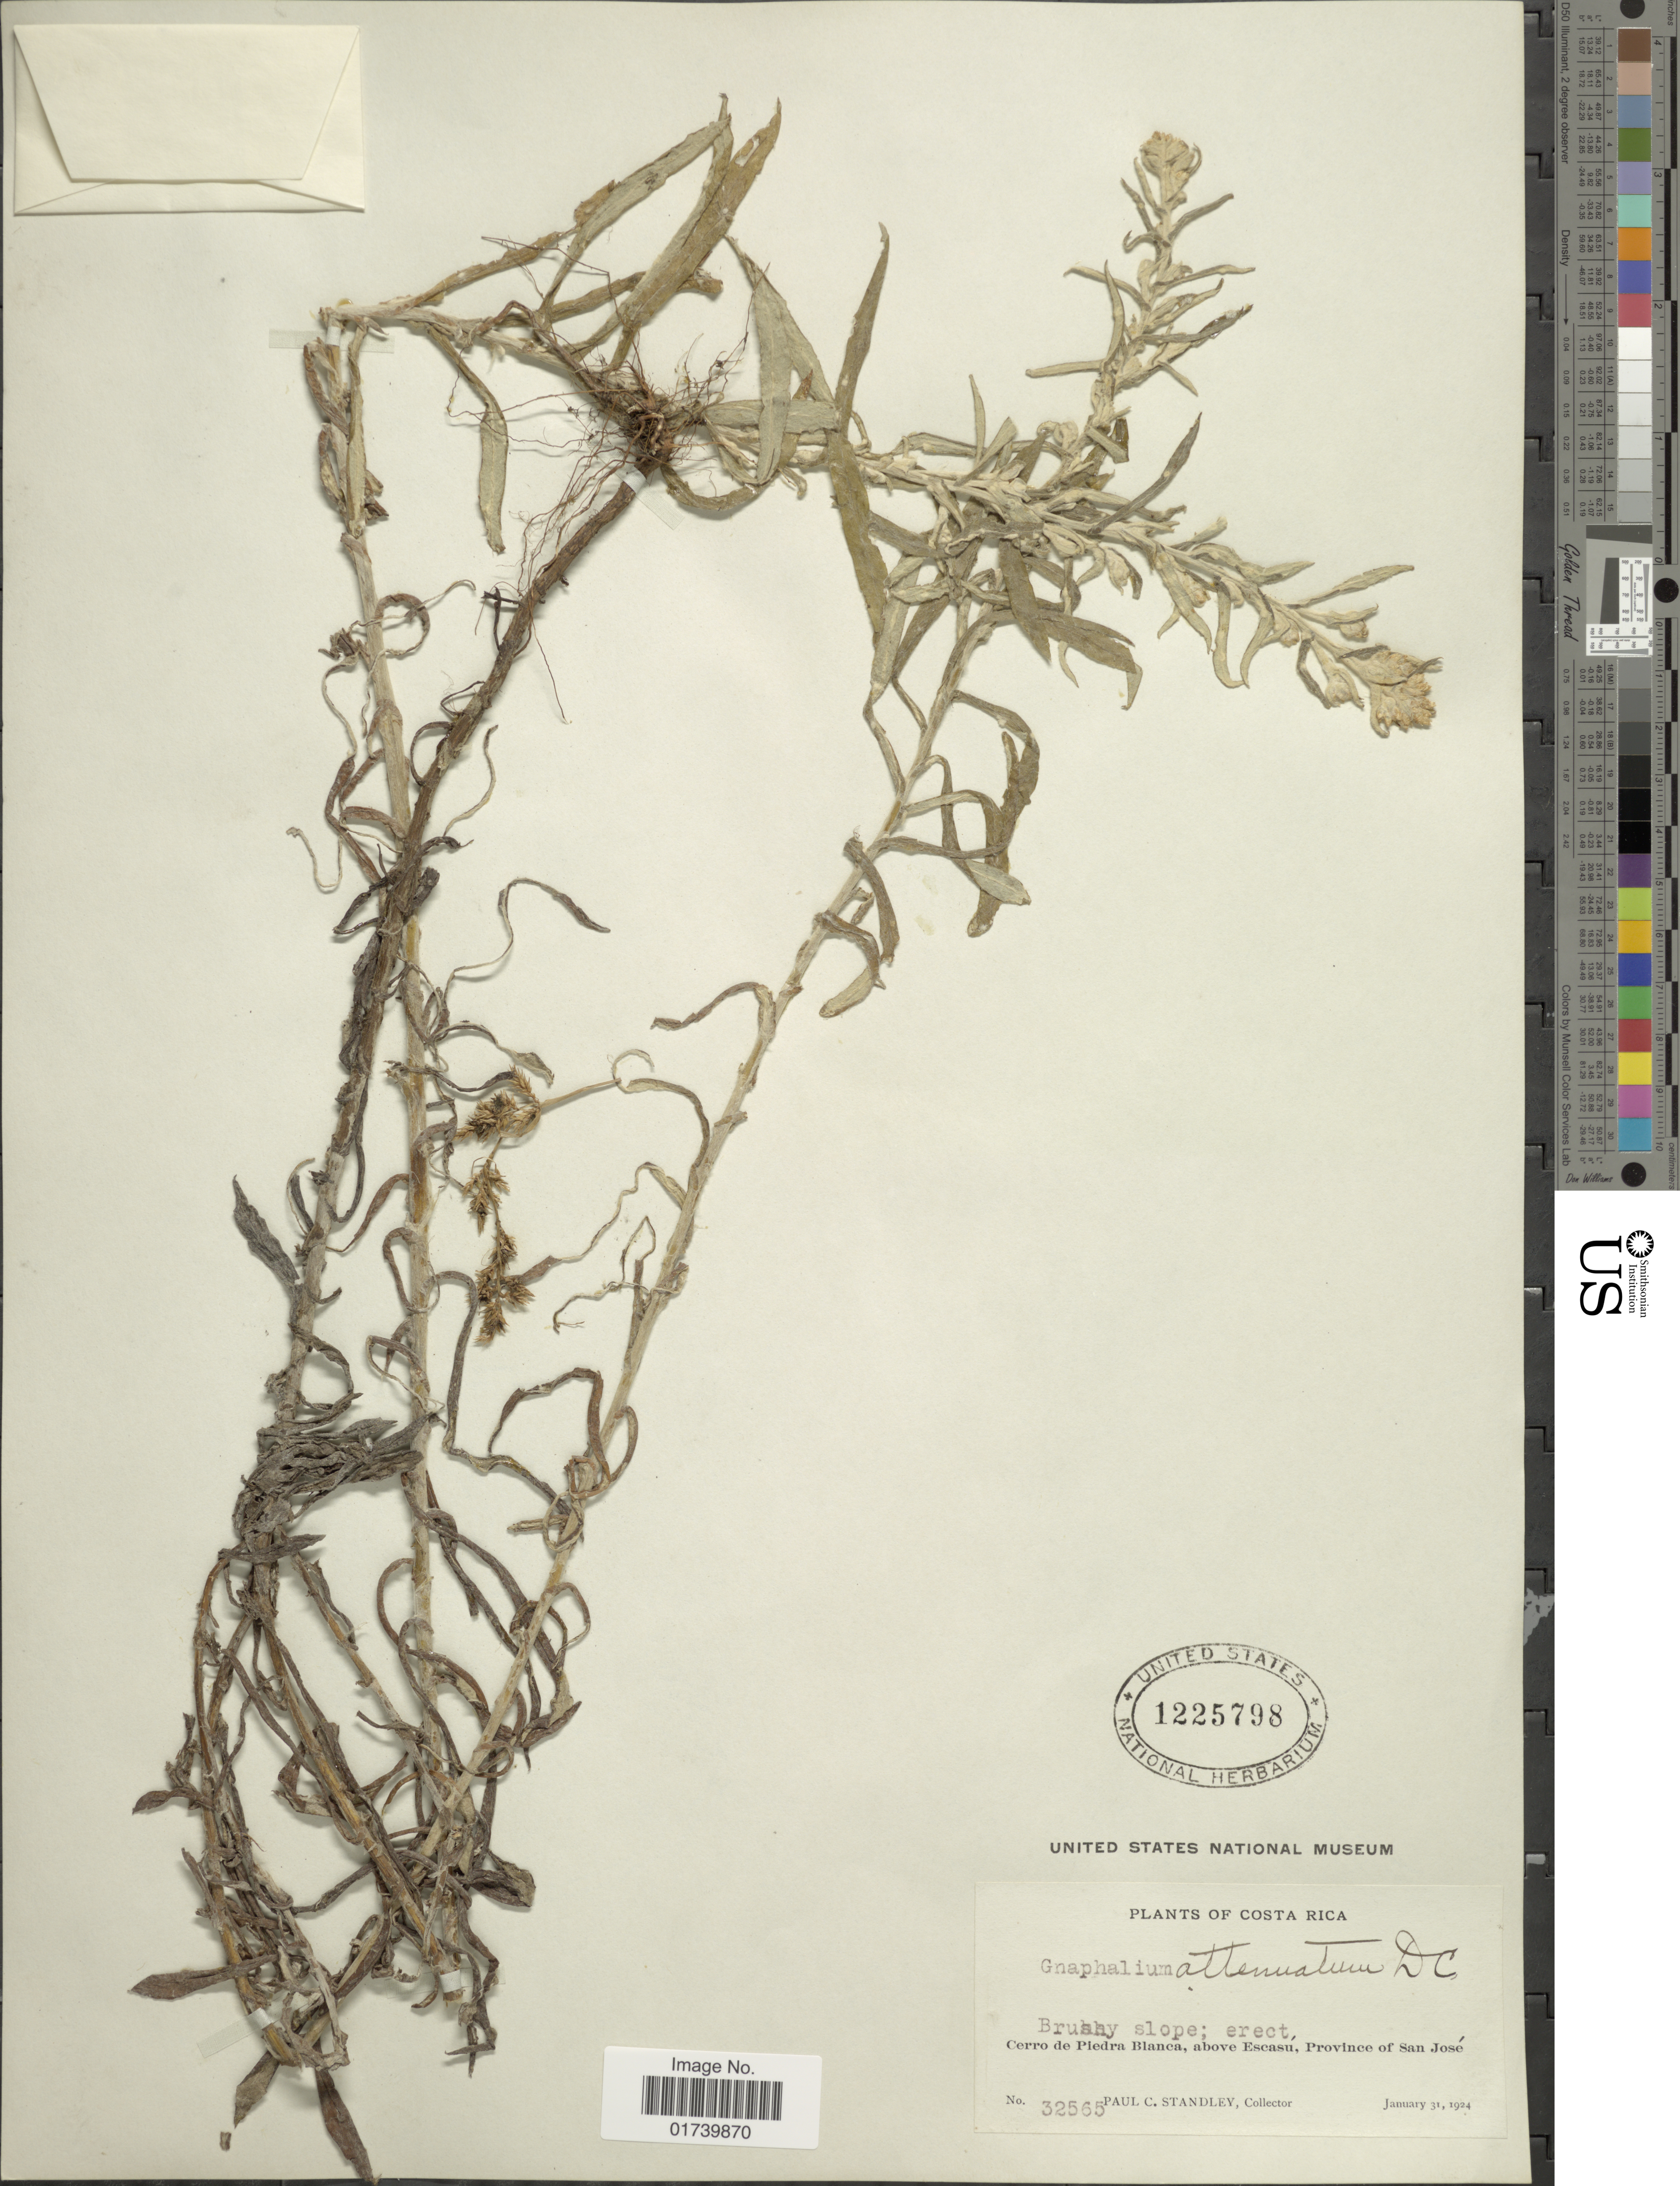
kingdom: Plantae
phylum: Tracheophyta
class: Magnoliopsida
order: Asterales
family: Asteraceae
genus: Pseudognaphalium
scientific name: Pseudognaphalium varabanca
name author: G.L. Nesom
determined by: Nesom, Guy L.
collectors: P. C. Standley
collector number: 32565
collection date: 1924-01-31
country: Costa Rica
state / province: San José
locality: Cerro de Piedra Blanca, above Escasu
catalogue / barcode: US 1225798